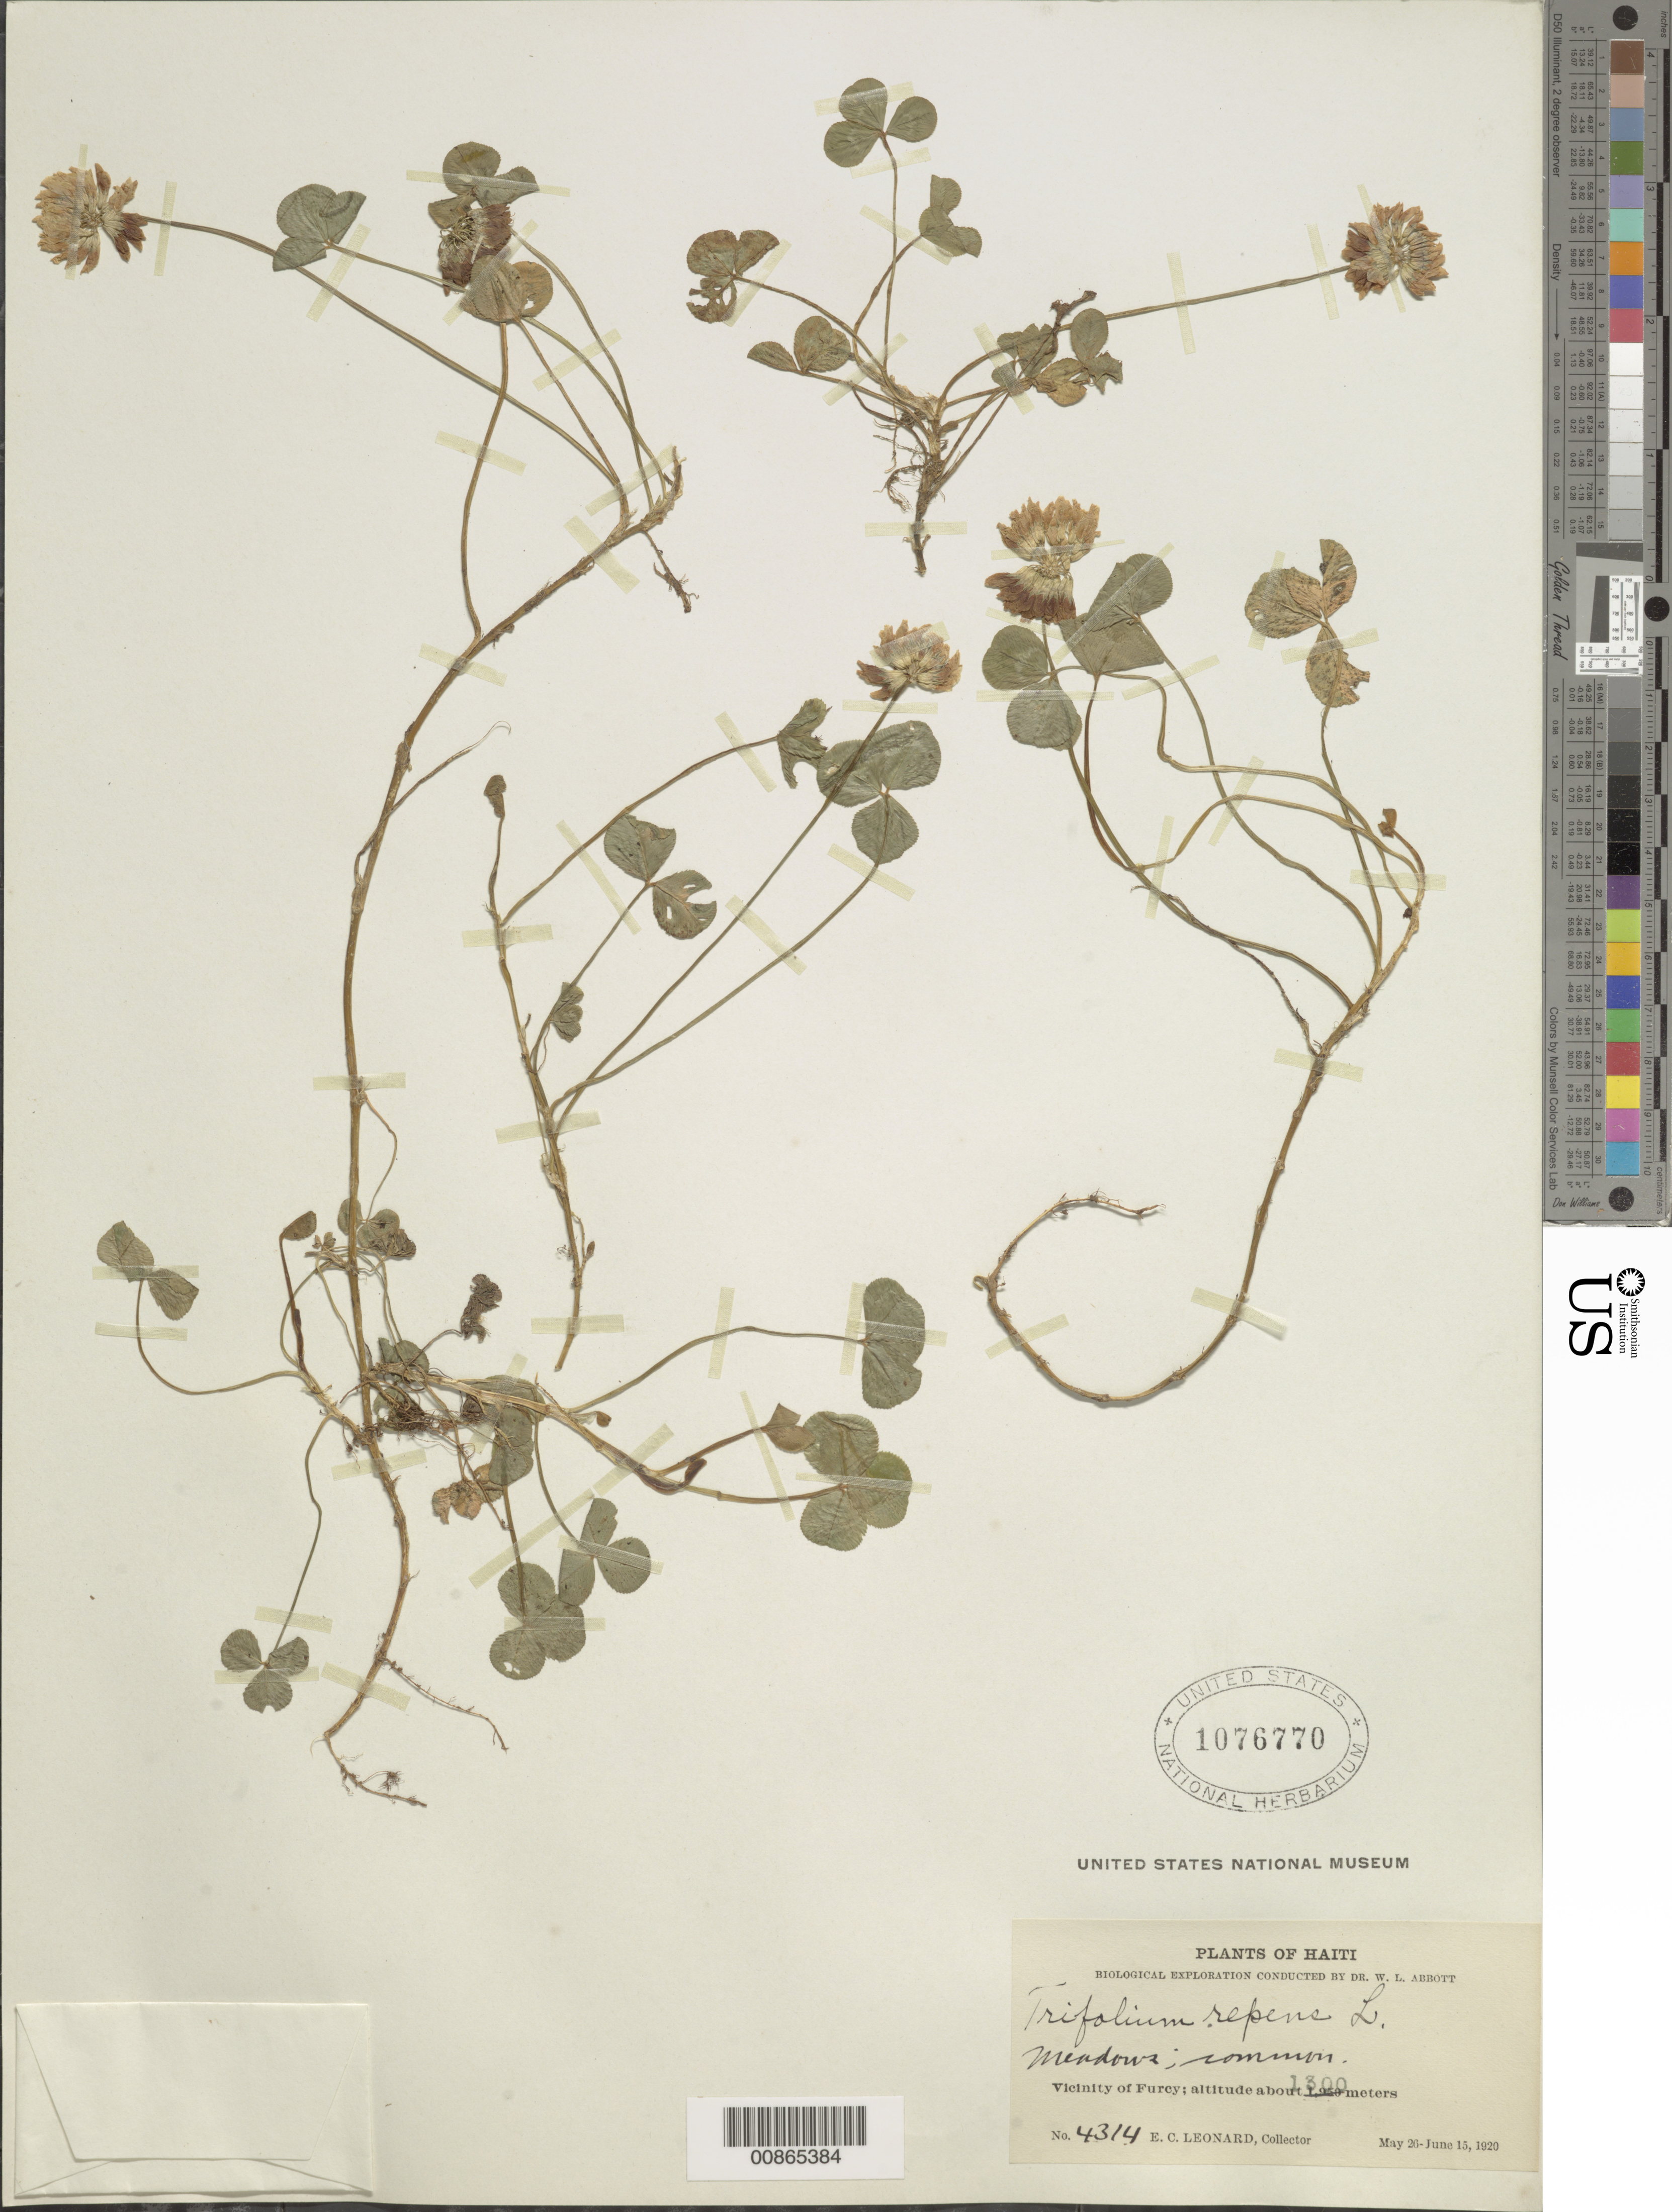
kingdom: Plantae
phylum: Tracheophyta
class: Magnoliopsida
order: Fabales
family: Fabaceae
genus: Trifolium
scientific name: Trifolium repens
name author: L.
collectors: E. C. Leonard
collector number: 4314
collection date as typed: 26 May 1920 to 15 Jun 1920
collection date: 1920-05-26/1920-06-15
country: Haiti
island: Hispaniola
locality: Vicinity of Furcy.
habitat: Meadows.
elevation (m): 1300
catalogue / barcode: US 1076770